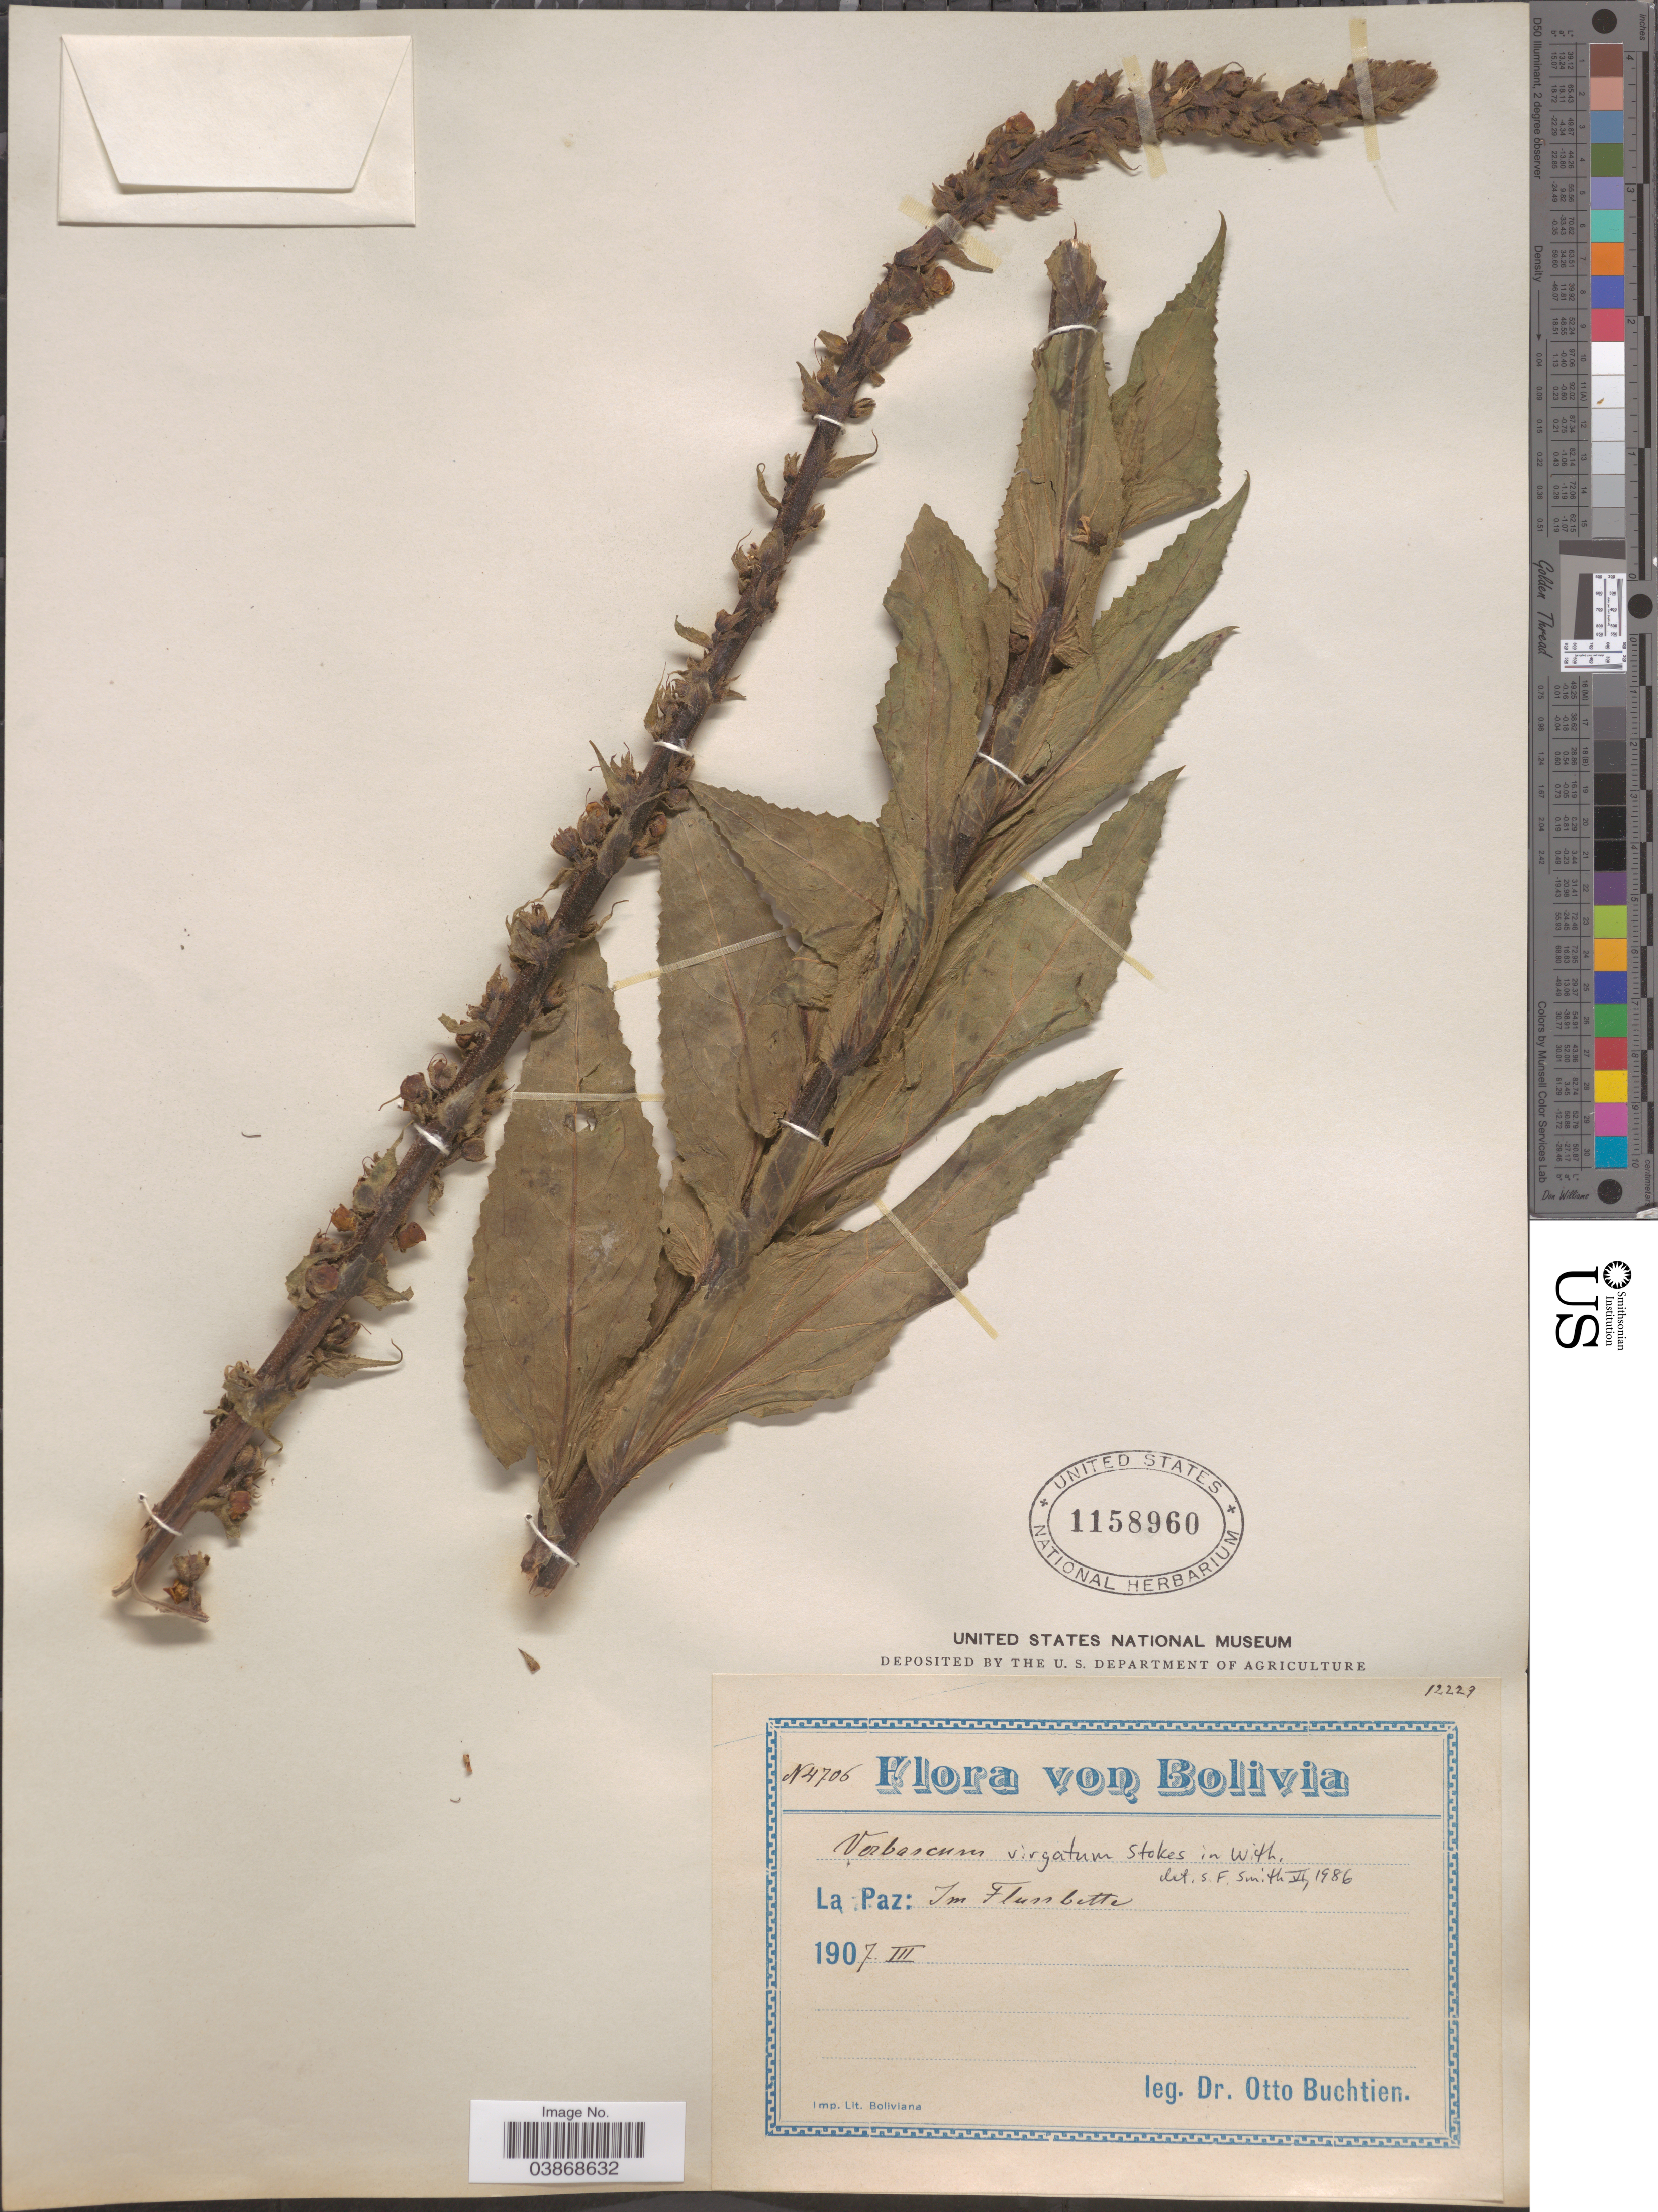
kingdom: Plantae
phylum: Tracheophyta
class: Magnoliopsida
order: Lamiales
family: Scrophulariaceae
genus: Verbascum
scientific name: Verbascum virgatum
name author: Stokes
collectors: O. Buchtien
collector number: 4706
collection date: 1907-03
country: Bolivia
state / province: La Paz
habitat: In flussbett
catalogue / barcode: US 1158960